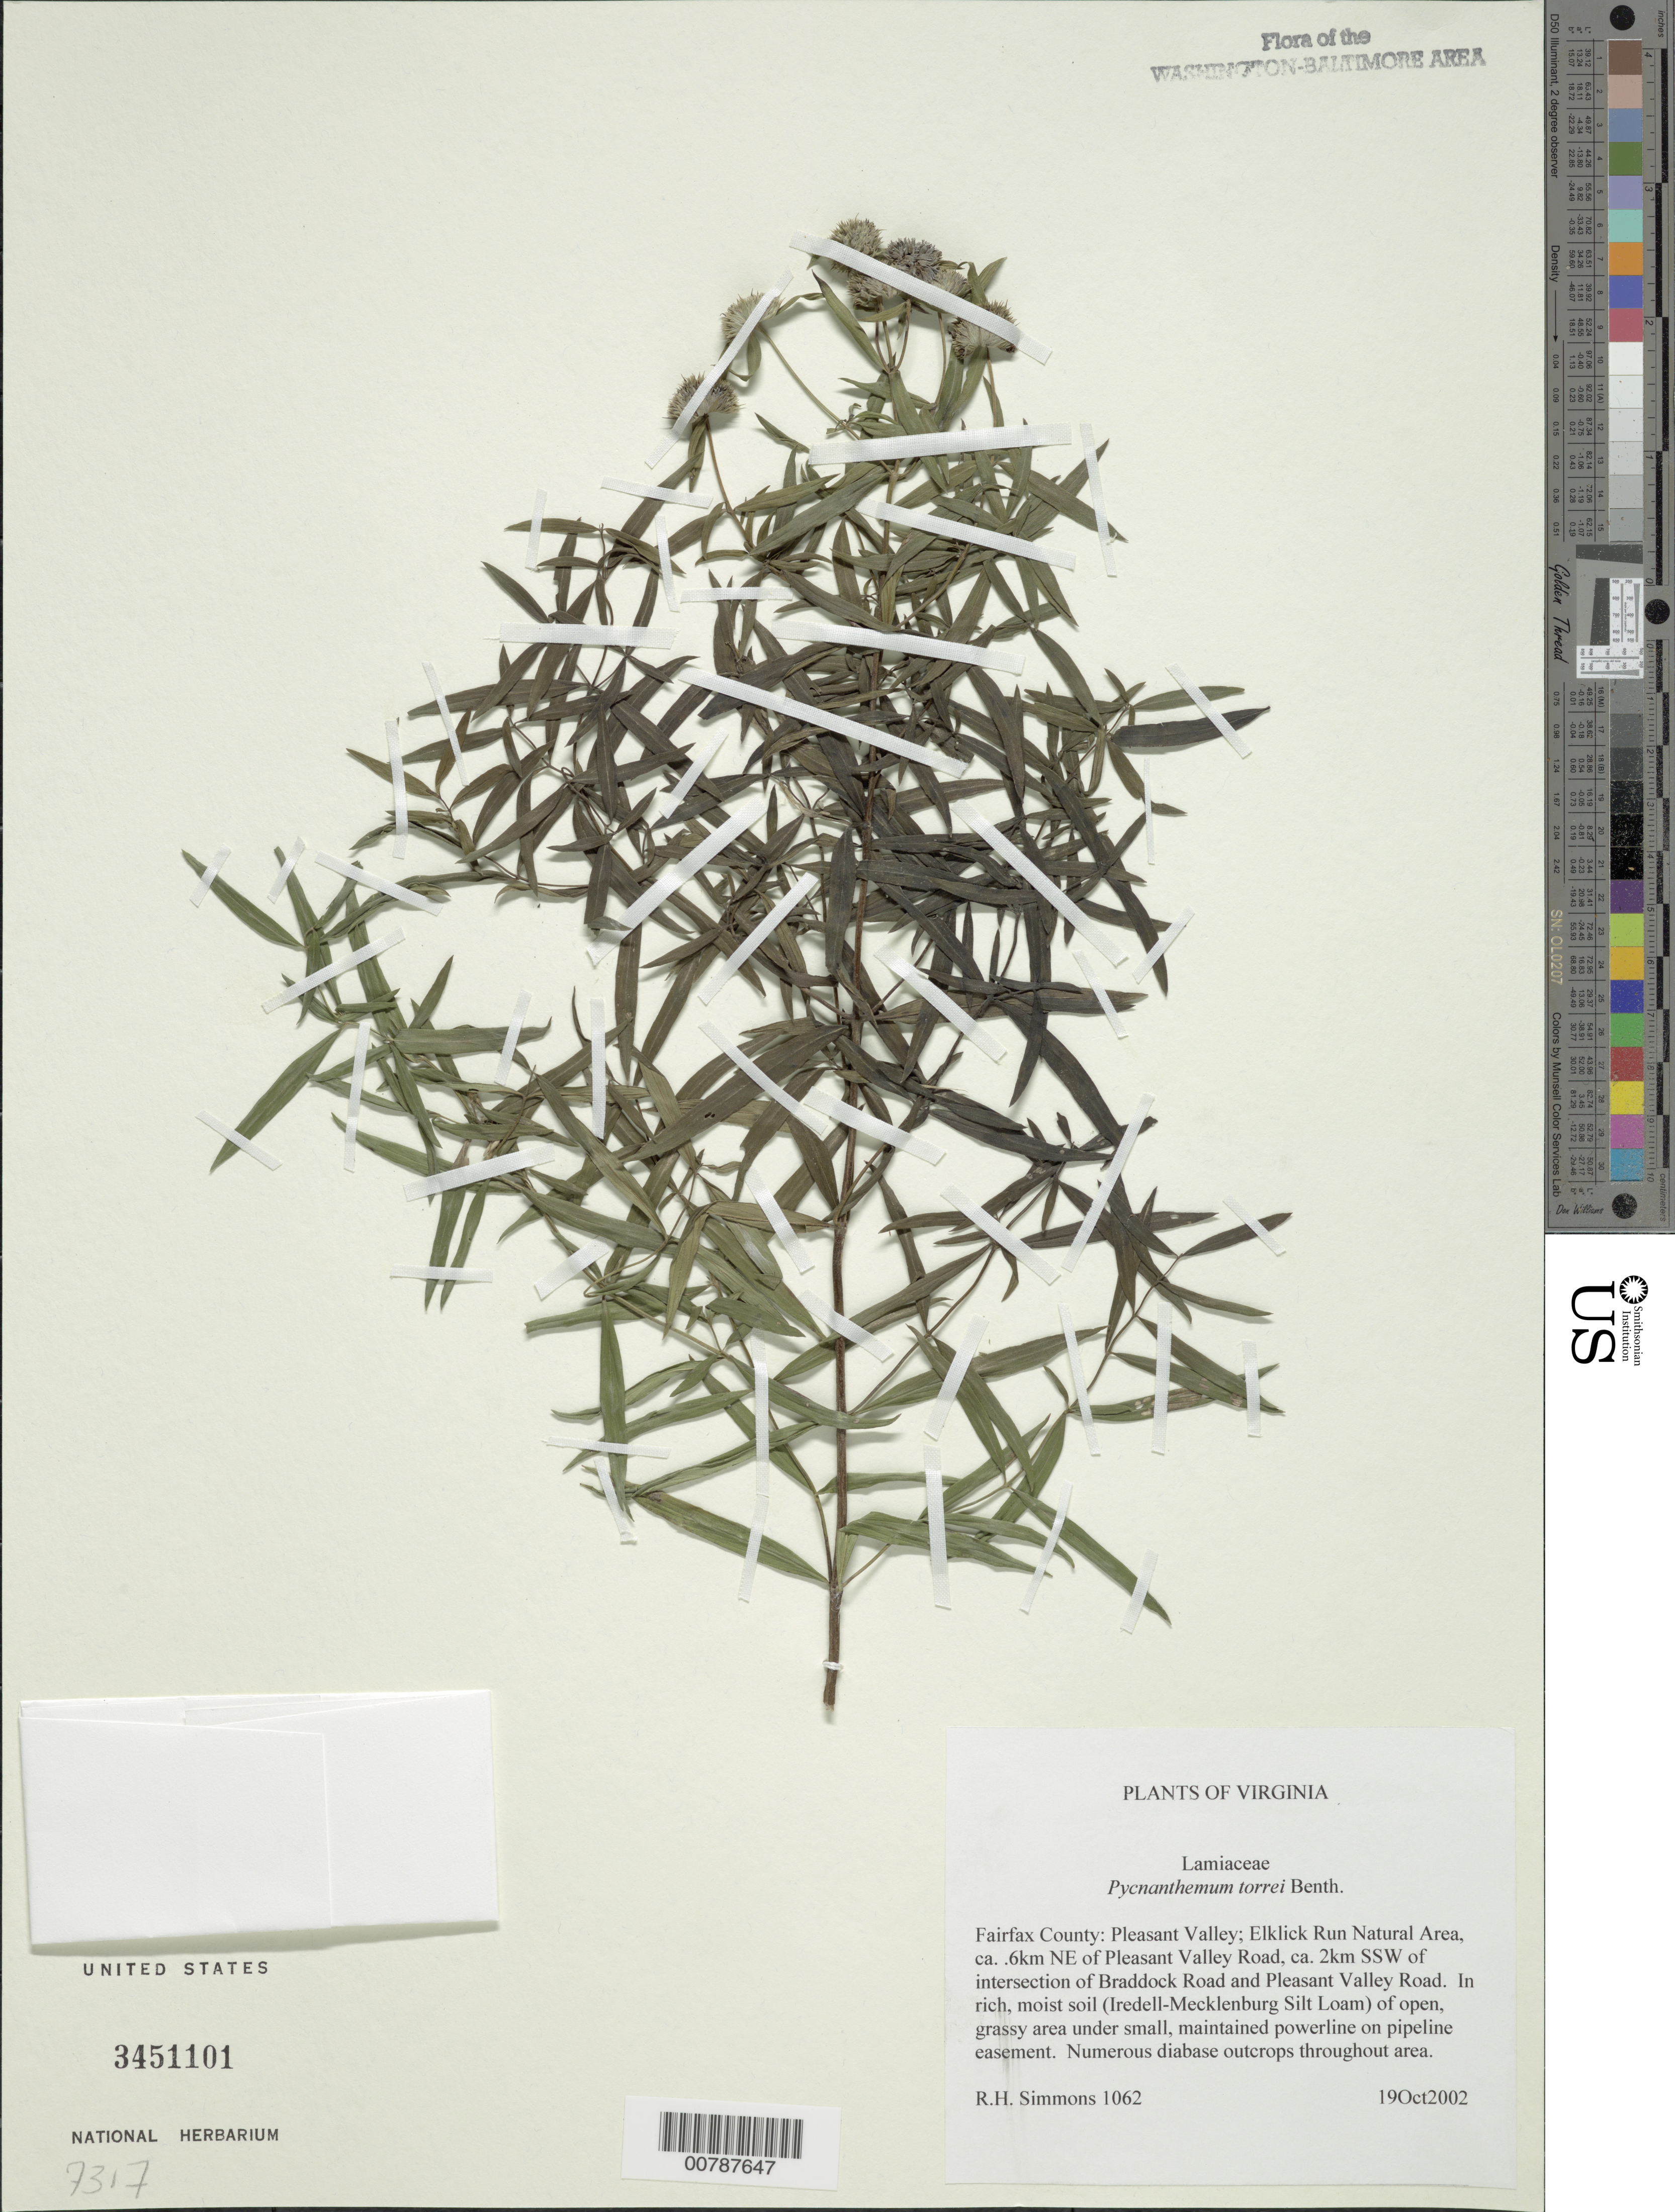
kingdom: Plantae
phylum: Tracheophyta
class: Magnoliopsida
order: Lamiales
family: Lamiaceae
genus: Pycnanthemum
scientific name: Pycnanthemum torreyi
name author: Benth.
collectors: R. H. Simmons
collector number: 1062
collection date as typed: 19 Oct 2002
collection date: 2002-10-19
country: United States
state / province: Virginia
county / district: Fairfax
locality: Pleasant Valley; Elklick Run Natural Area, ca. .6 km NE of Pleasant Valley Road, ca. 2 km SSW of intersection of Braddock Road and Pleasant Valley Road.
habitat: In rich, moist soil (Iredell-Mecklenburg Silt Loam) of open, grassy area under small, maintained powerline easement. Numerous diabase outcrops throughout area.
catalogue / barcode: US 3451101